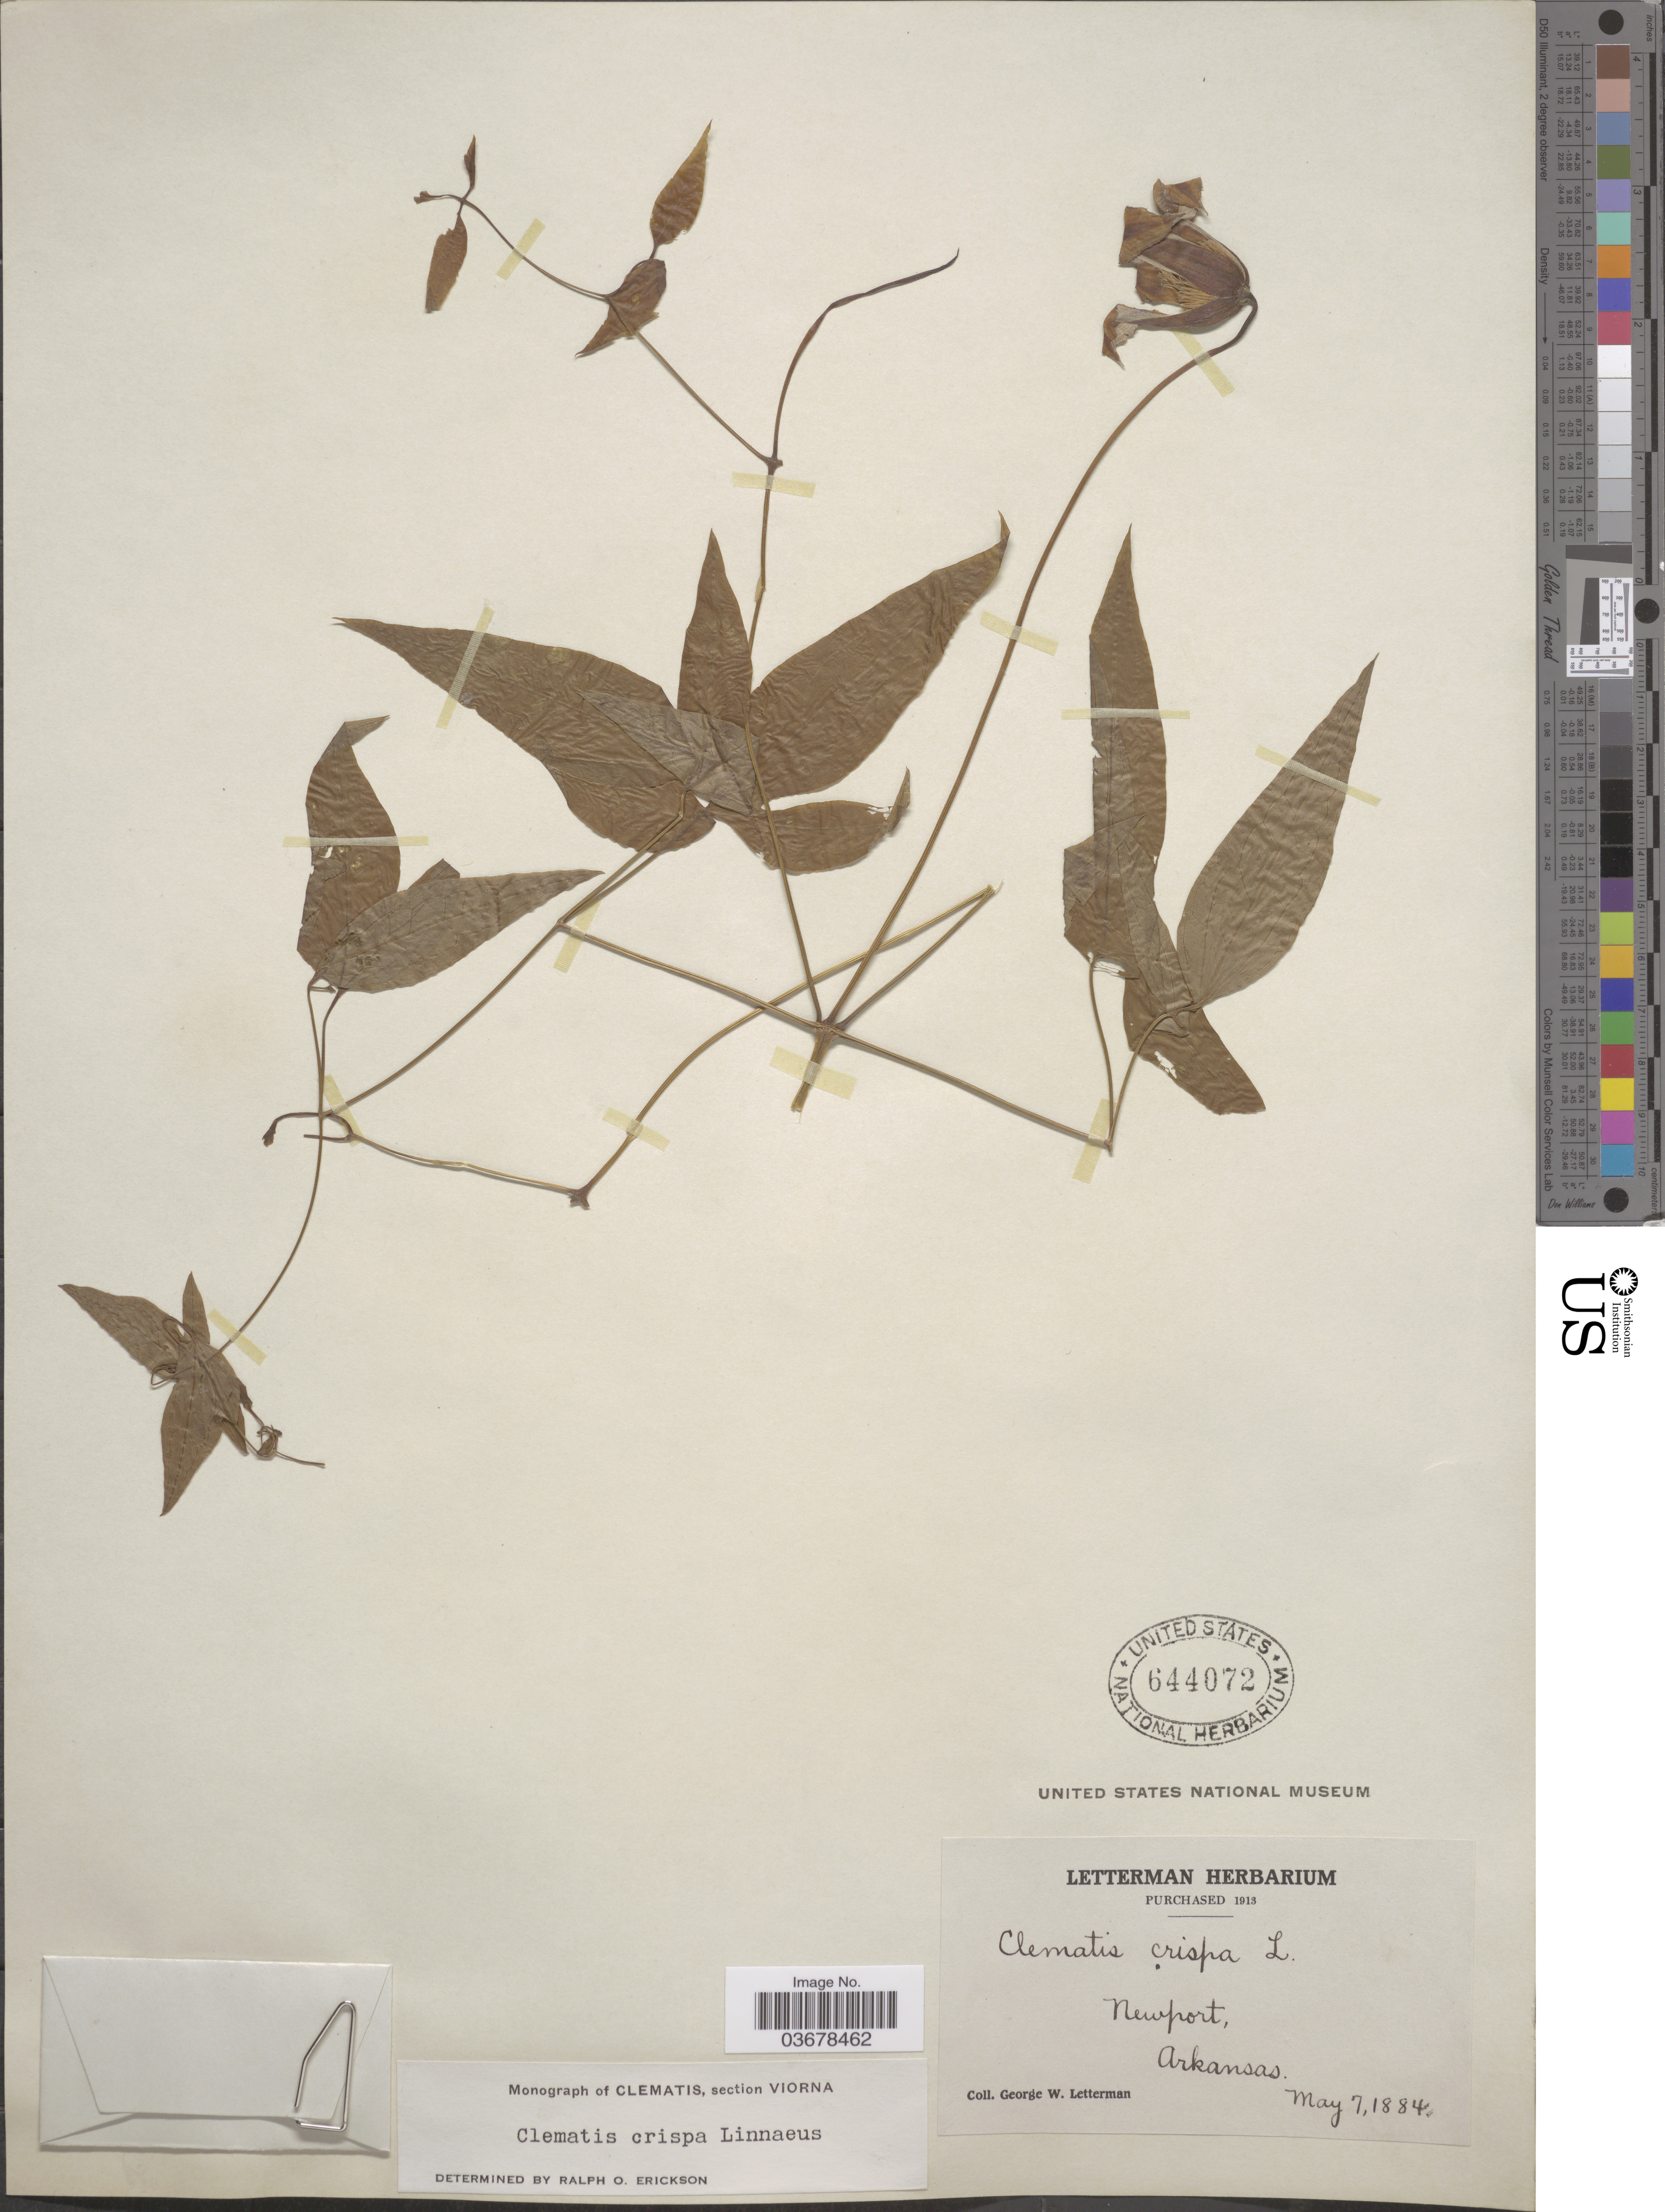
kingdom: Plantae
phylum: Tracheophyta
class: Magnoliopsida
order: Ranunculales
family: Ranunculaceae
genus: Clematis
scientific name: Clematis viorna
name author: L.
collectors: G. W. Letterman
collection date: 1884-05-07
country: United States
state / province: Arkansas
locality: Newport.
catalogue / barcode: US 644072